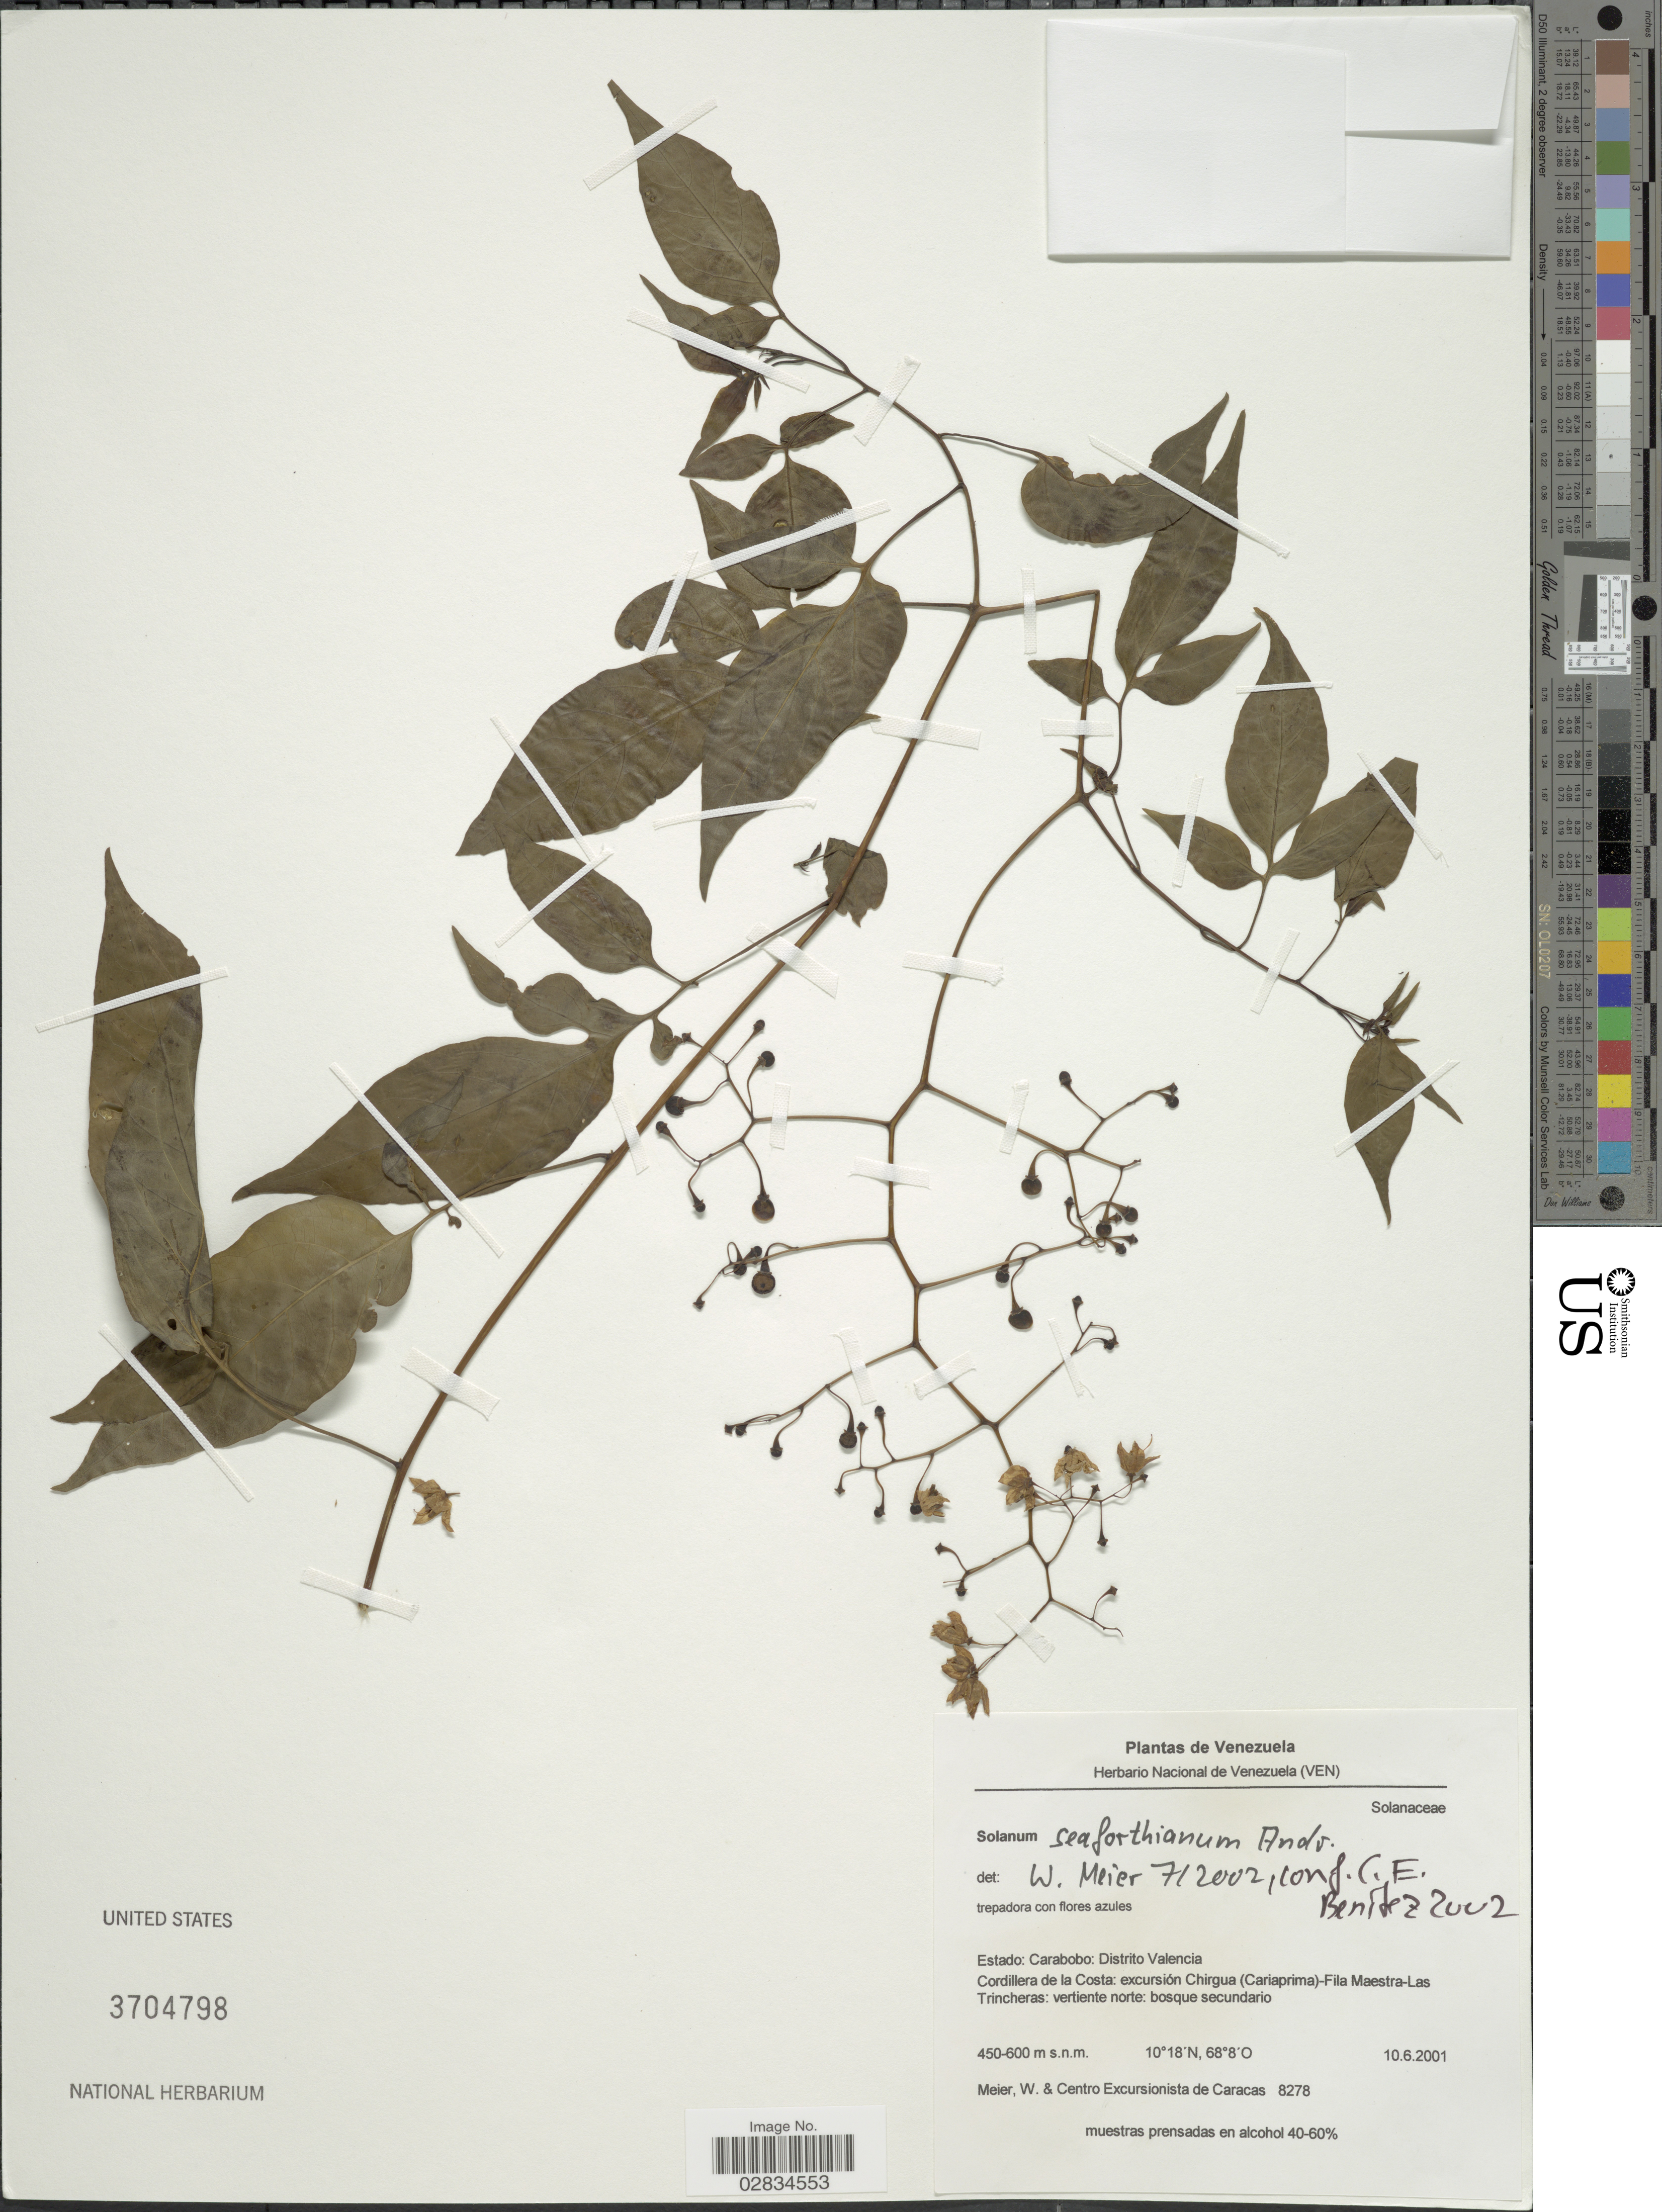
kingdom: Plantae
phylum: Tracheophyta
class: Magnoliopsida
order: Solanales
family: Solanaceae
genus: Solanum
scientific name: Solanum seaforthianum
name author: Andrews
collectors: W. Meier & Centro Excurs. Caracas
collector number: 8278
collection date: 2001-06-10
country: Venezuela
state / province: Carabobo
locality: Estado: Carabobo: Distrito Valencia. Cordillera de la Costa: excursión Chirgua (Cariaprima)- Fila Mestra-Las Trincheras: vertiente norte: bosque secundario.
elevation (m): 450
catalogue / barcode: US 3704798